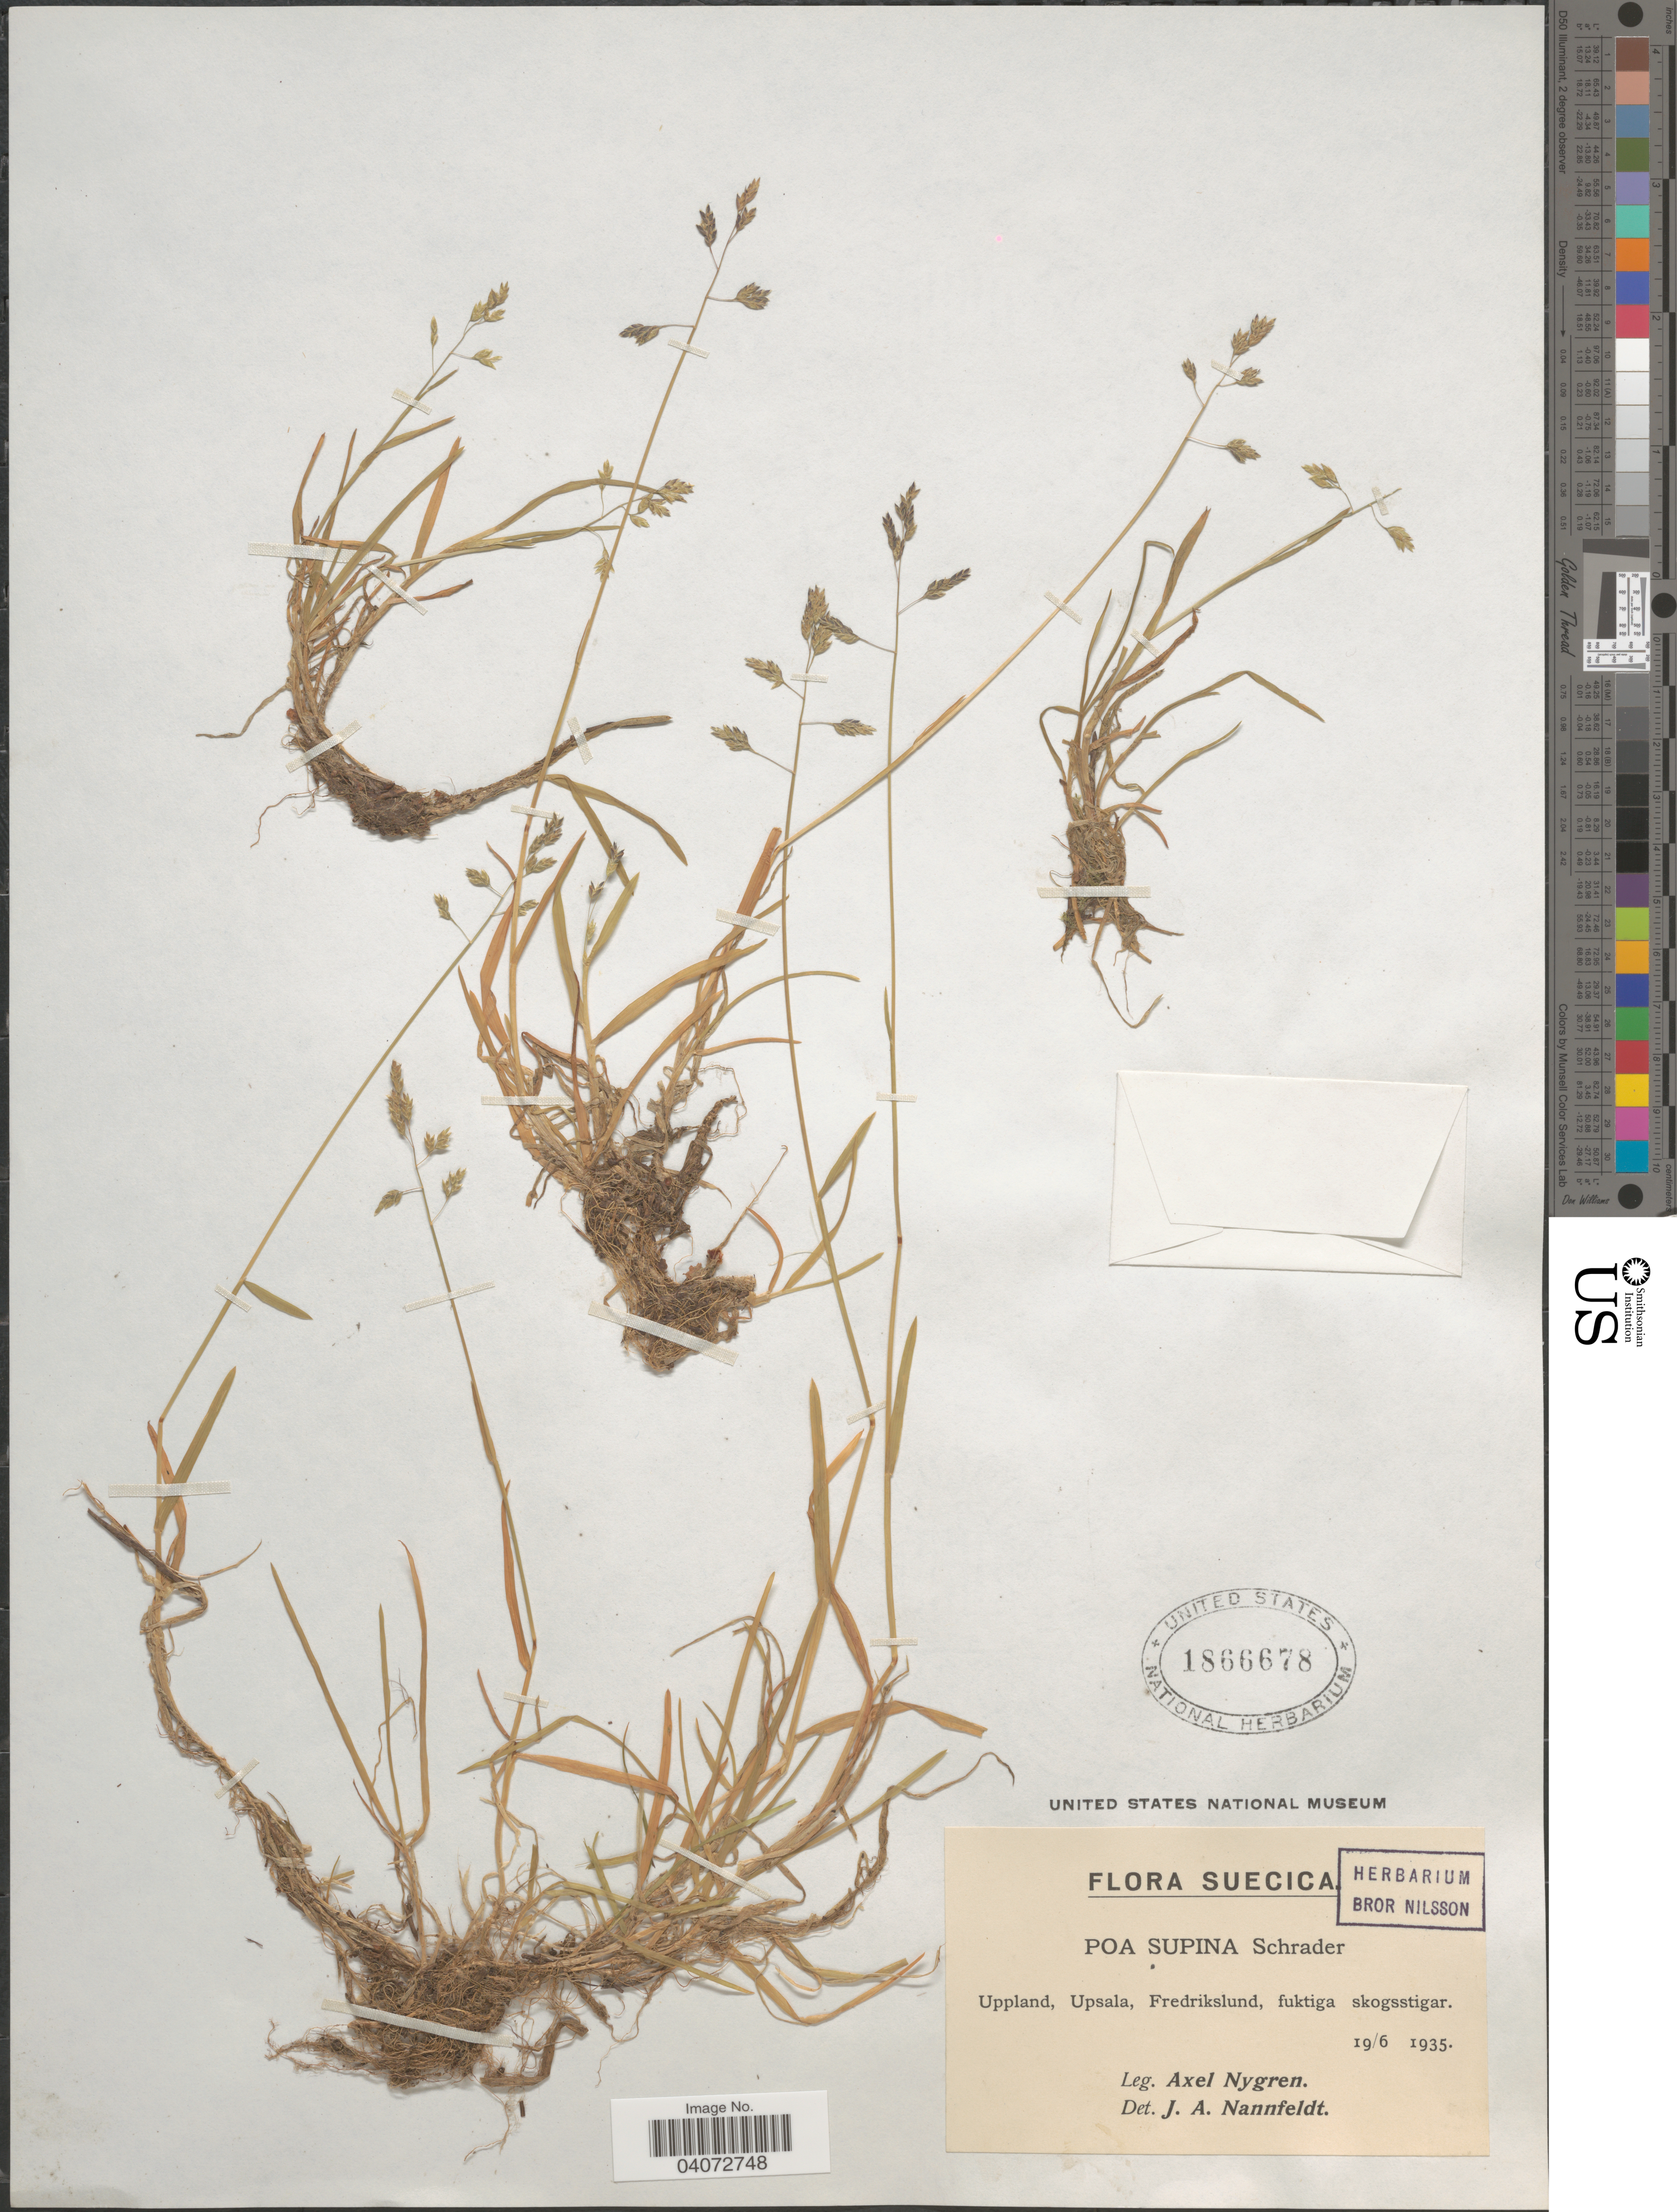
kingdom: Plantae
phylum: Tracheophyta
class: Liliopsida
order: Poales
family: Poaceae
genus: Poa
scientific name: Poa supina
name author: Schrad.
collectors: A. Nygren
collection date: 1935-06-19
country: Sweden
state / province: Uppsala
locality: Suecica. Uppland, Upsala, Fredrikslund, fuktiga skogsstigar.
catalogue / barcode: US 1866678